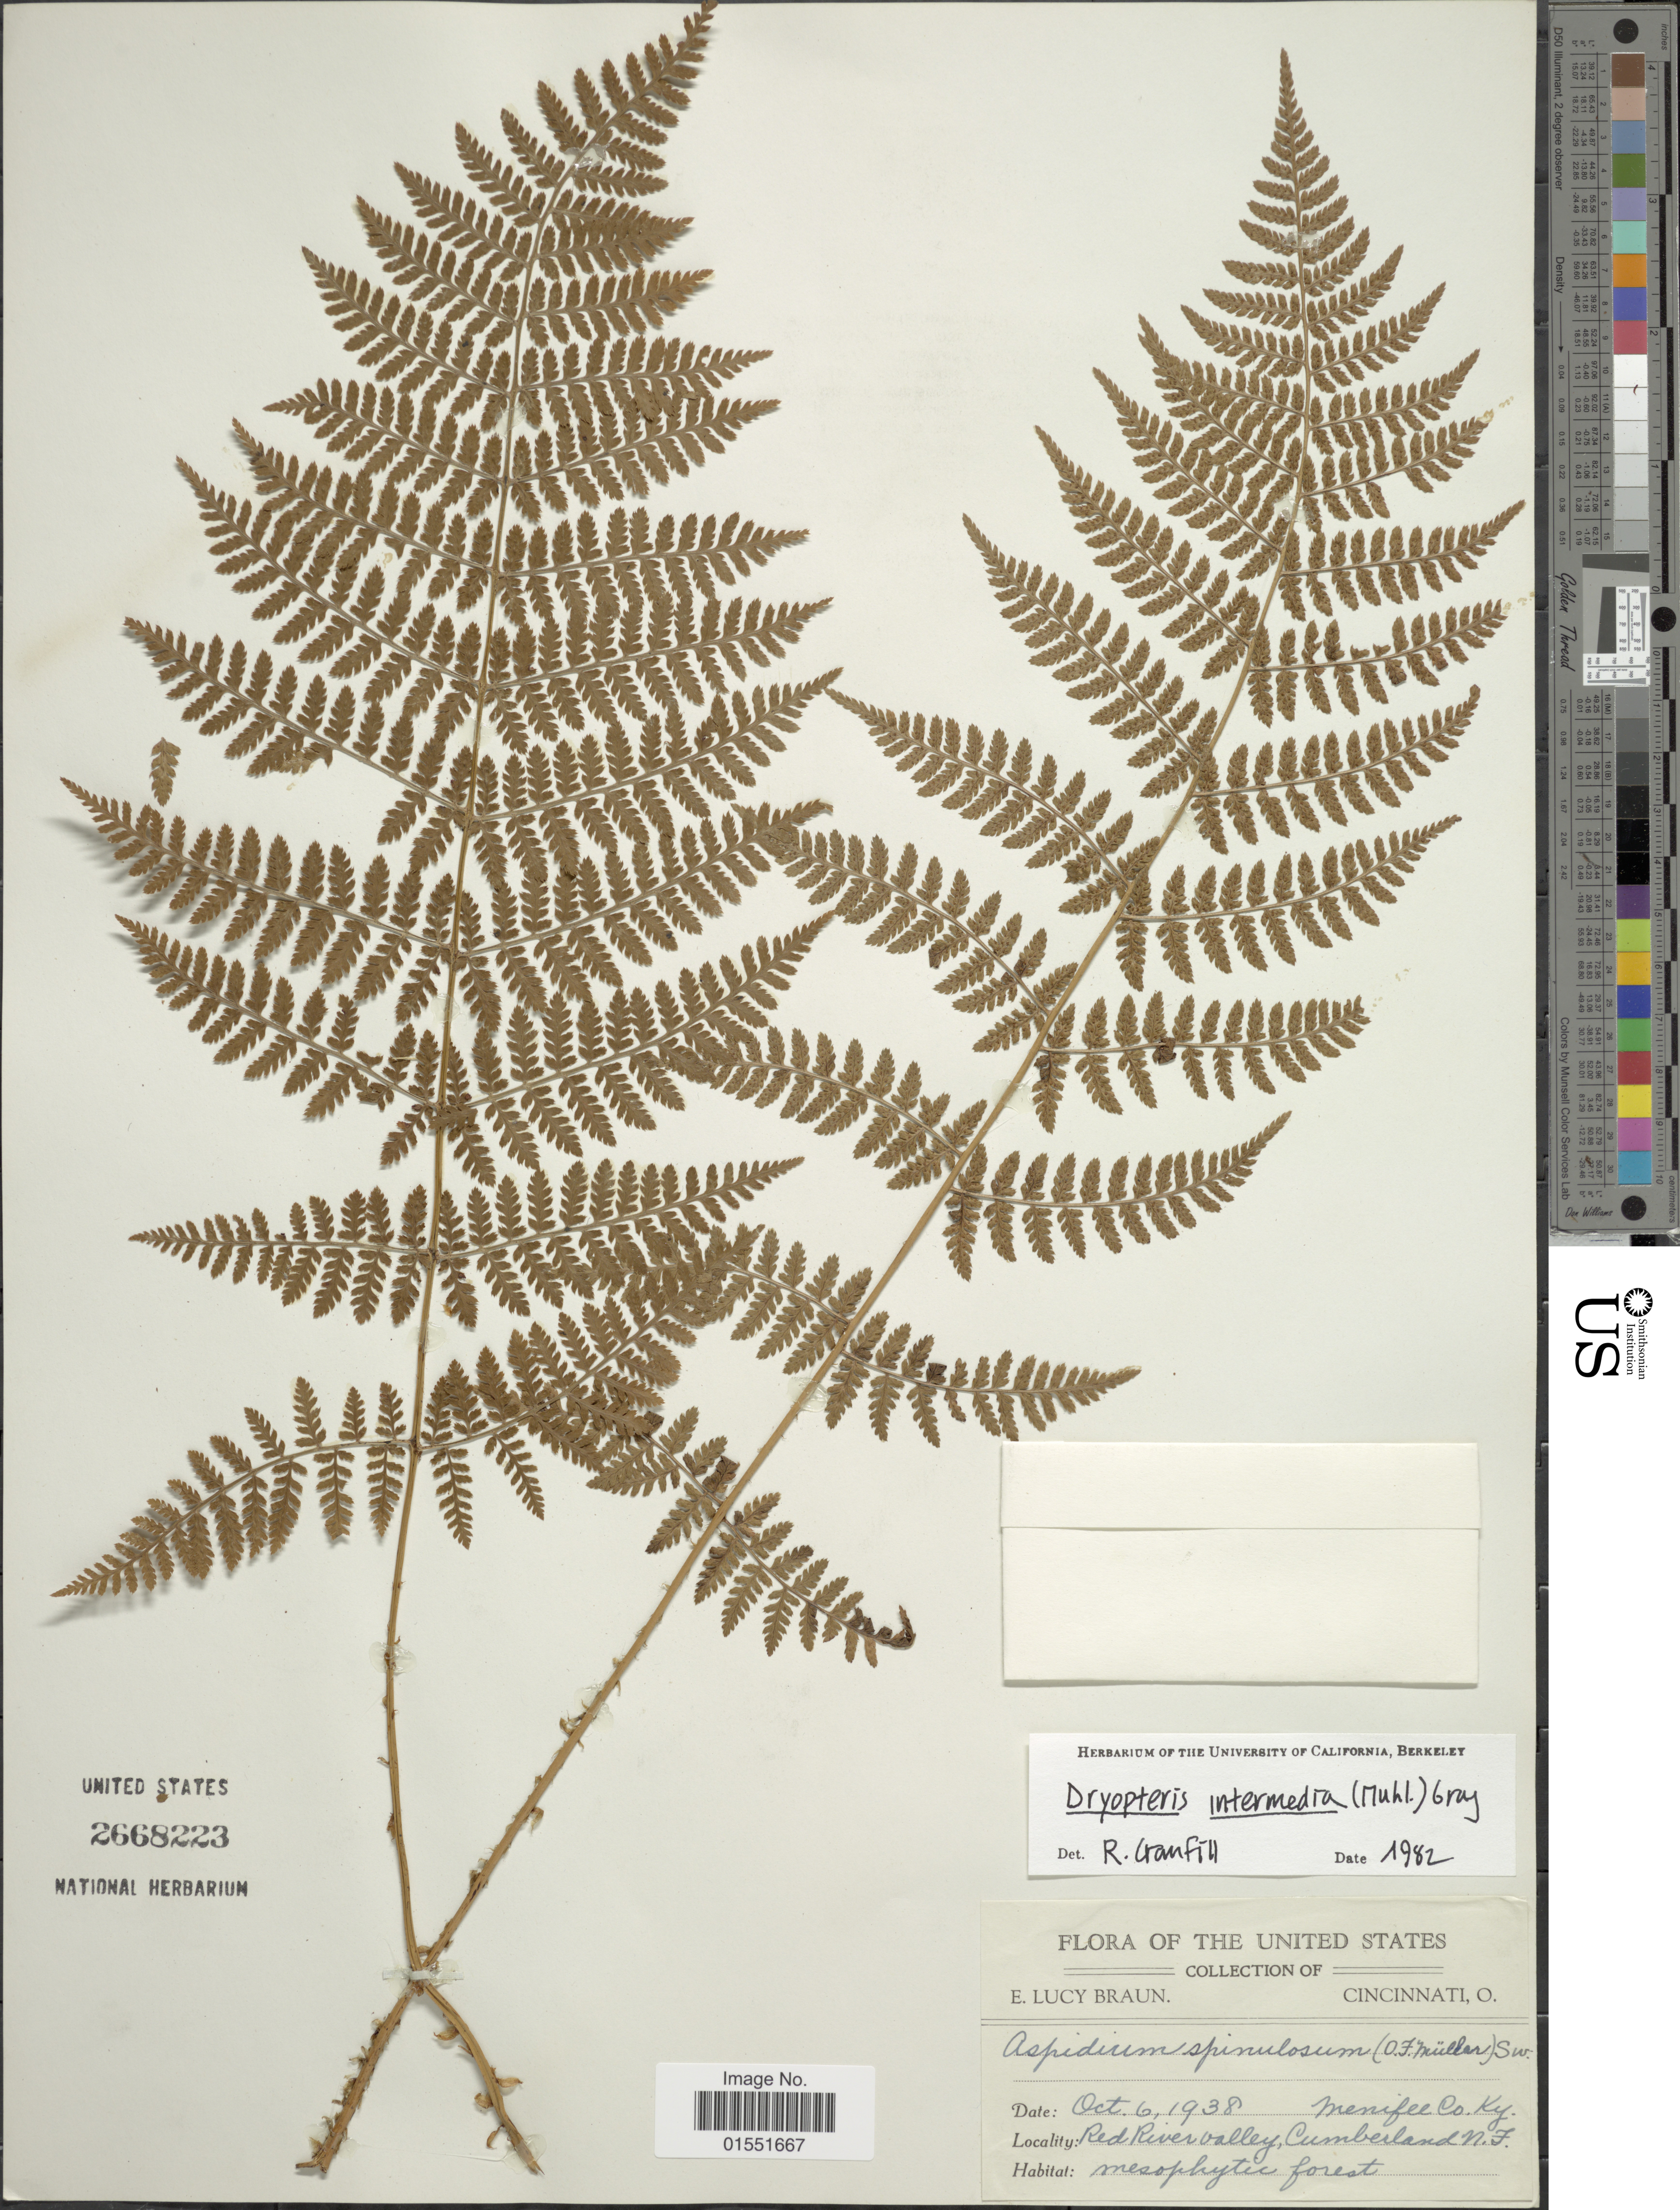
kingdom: Plantae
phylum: Tracheophyta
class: Polypodiopsida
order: Polypodiales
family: Dryopteridaceae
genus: Dryopteris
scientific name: Dryopteris intermedia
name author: (Muhl.) A. Gray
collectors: E. L. Braun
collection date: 1938-10-06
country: United States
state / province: Kentucky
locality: Menifee Co. Ky. Red River Falley, Cumberland N.F.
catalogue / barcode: US 2668223